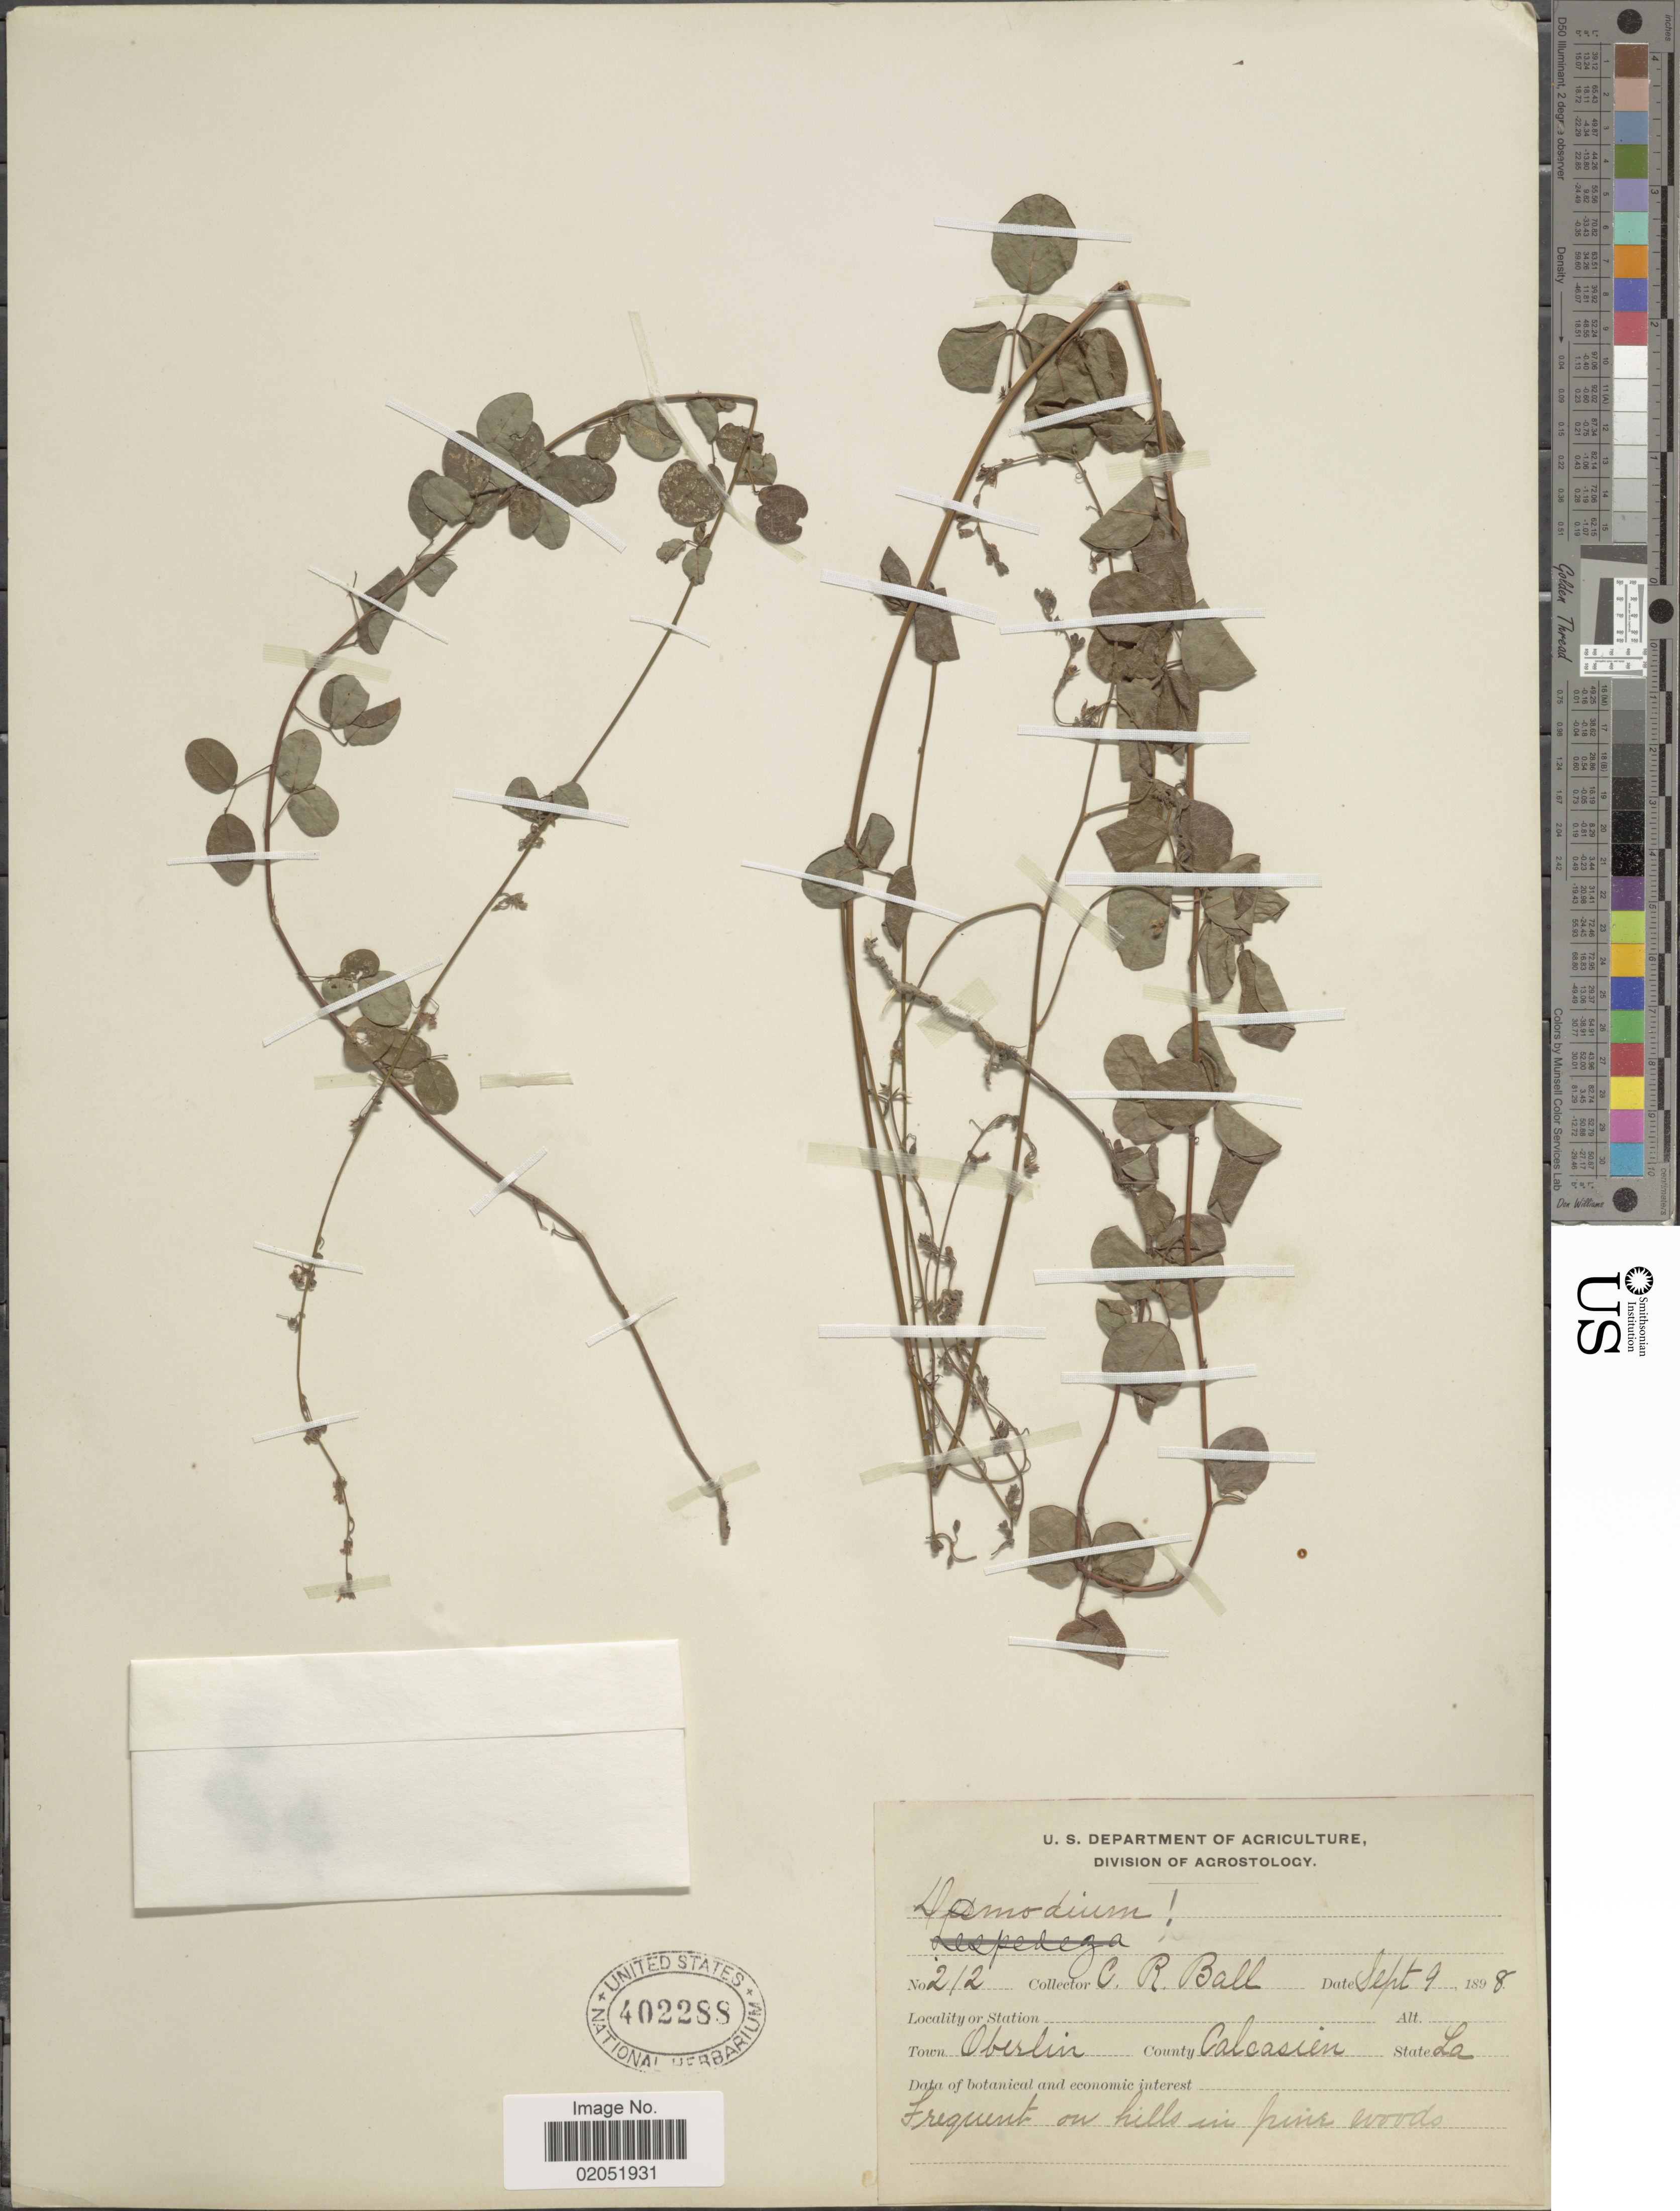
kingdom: Plantae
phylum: Tracheophyta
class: Magnoliopsida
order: Fabales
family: Fabaceae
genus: Desmodium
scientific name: Desmodium sp.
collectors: C. R. Ball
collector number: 212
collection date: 1898-09-09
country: United States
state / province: Louisiana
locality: Town Oberlin, County Calcasieu, State La.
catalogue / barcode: US 402288